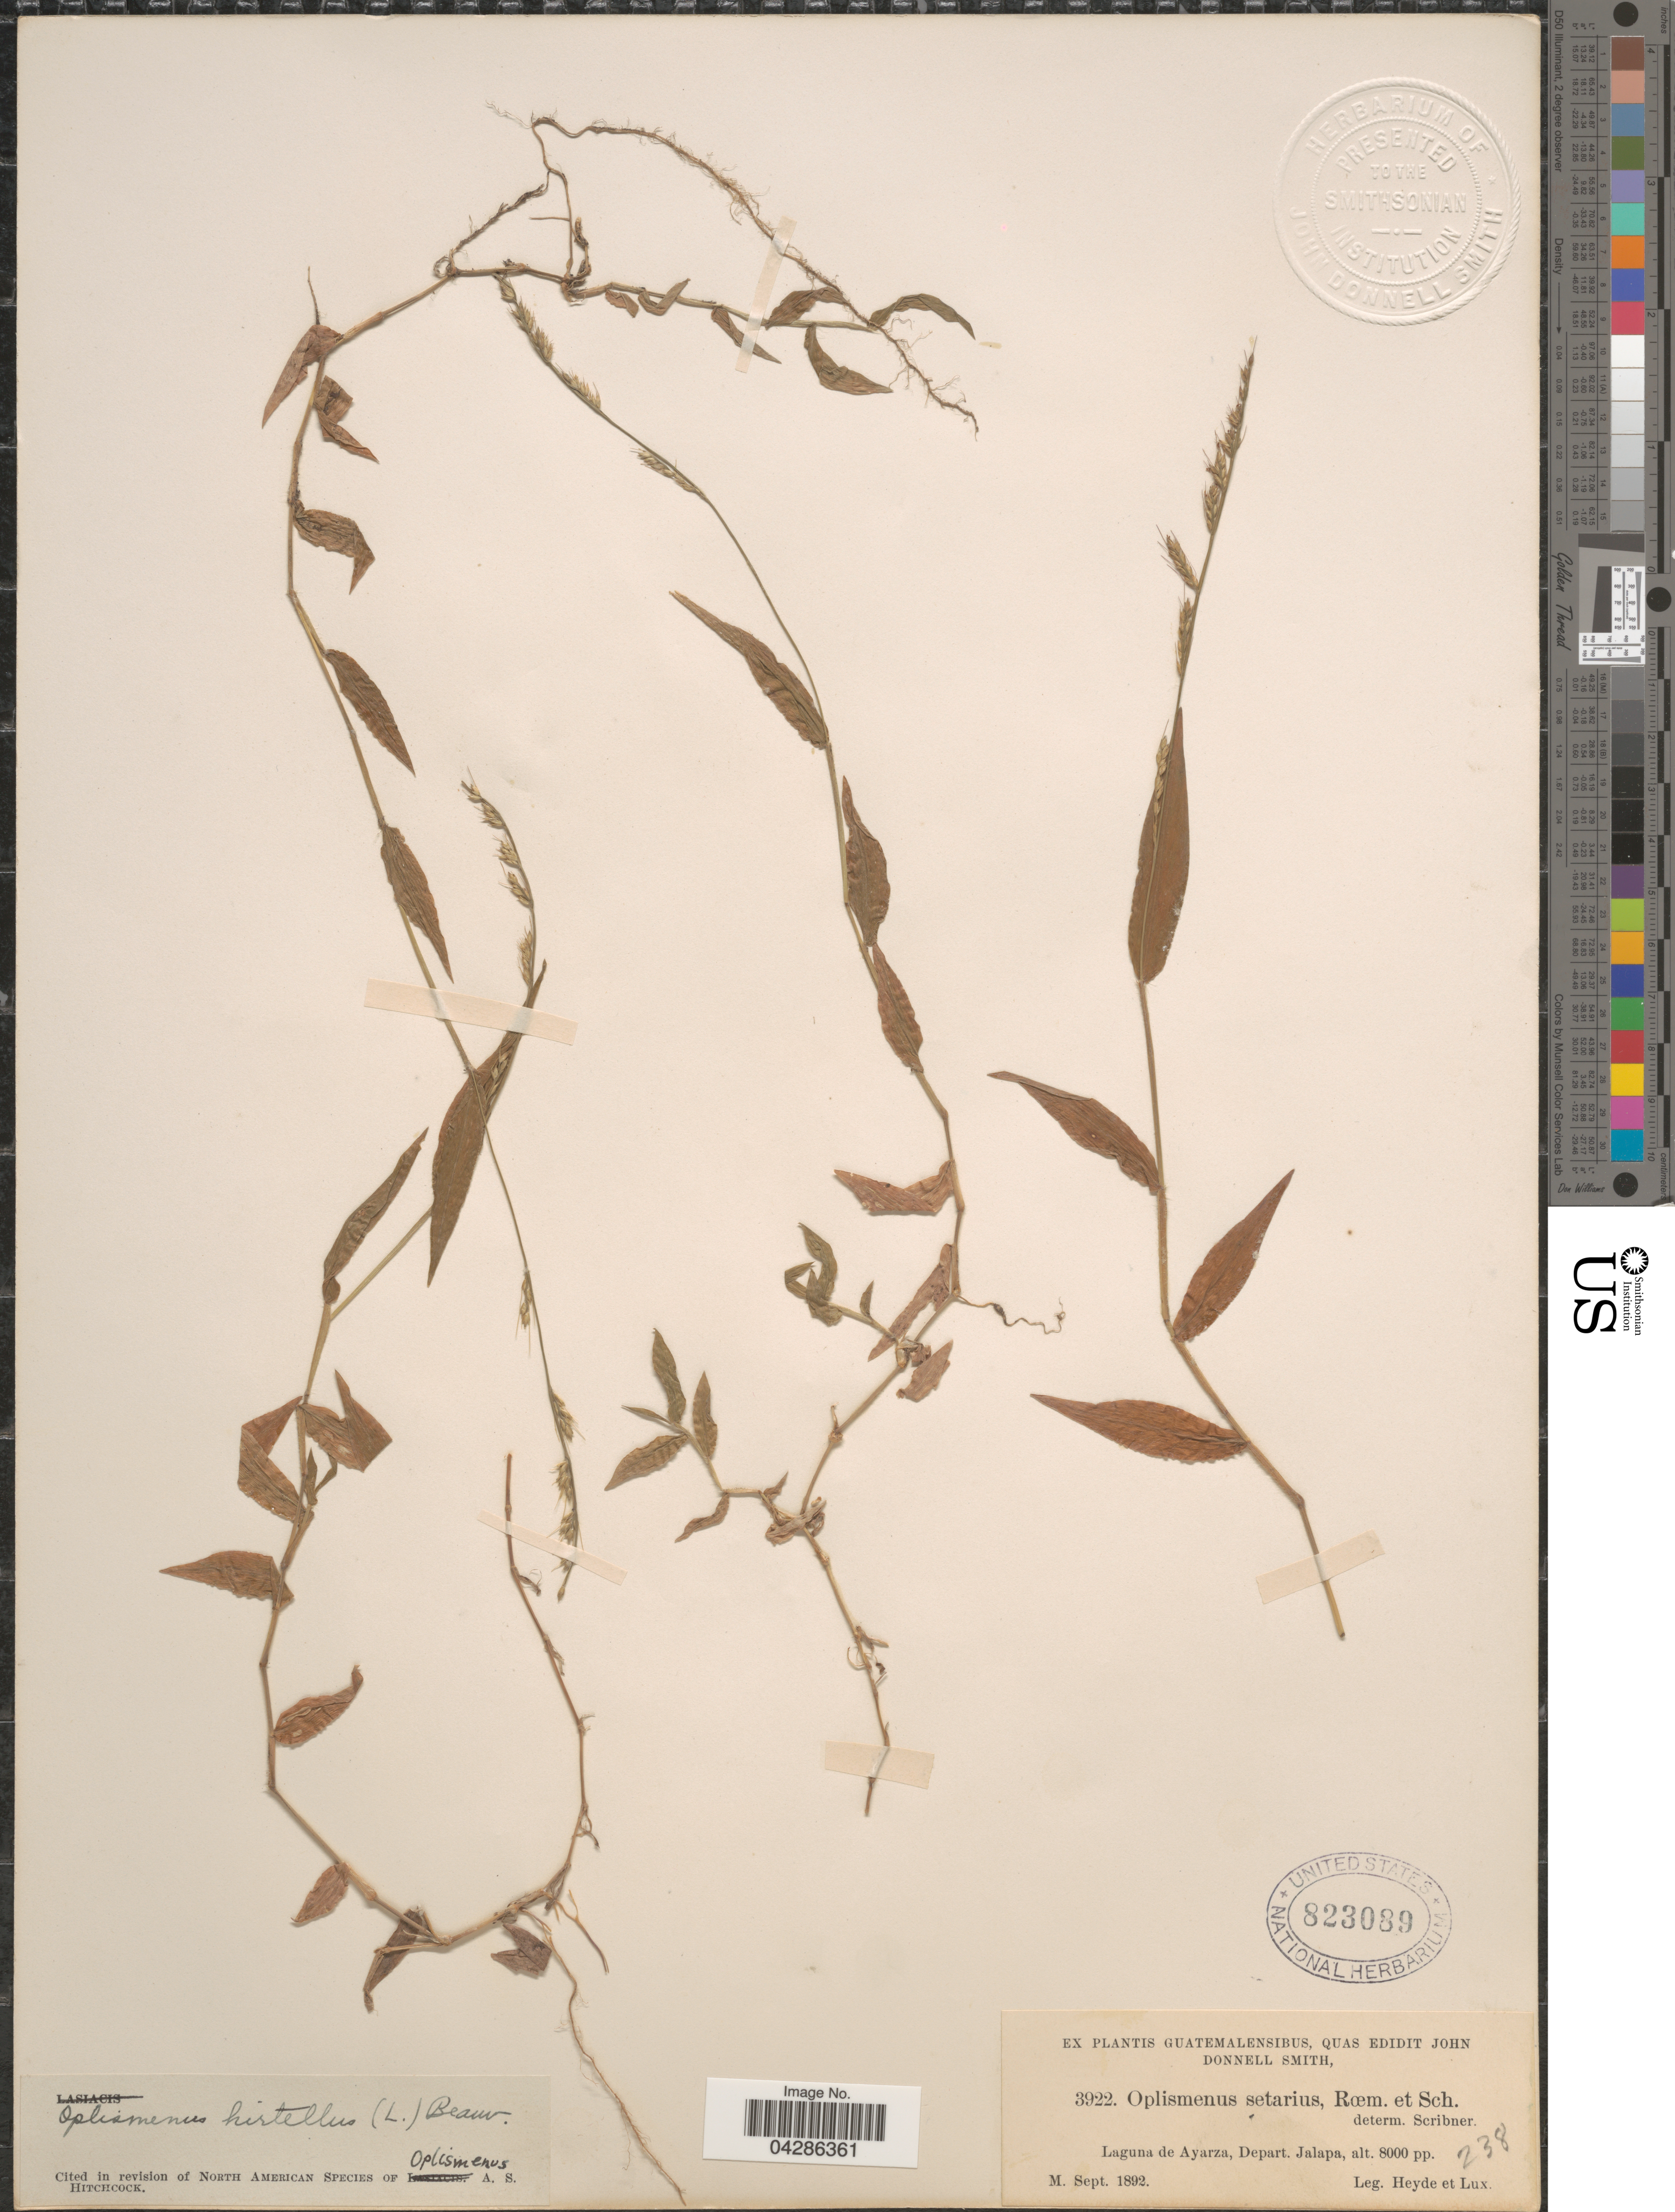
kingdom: Plantae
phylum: Tracheophyta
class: Liliopsida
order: Poales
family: Poaceae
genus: Oplismenus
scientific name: Oplismenus hirtellus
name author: (L.) P. Beauv.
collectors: Heyde & Lux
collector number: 3922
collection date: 1892-09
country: Guatemala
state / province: Jalapa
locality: Laguna de Ayarza, Depart. Jalapa.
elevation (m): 2438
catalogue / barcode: US 823089